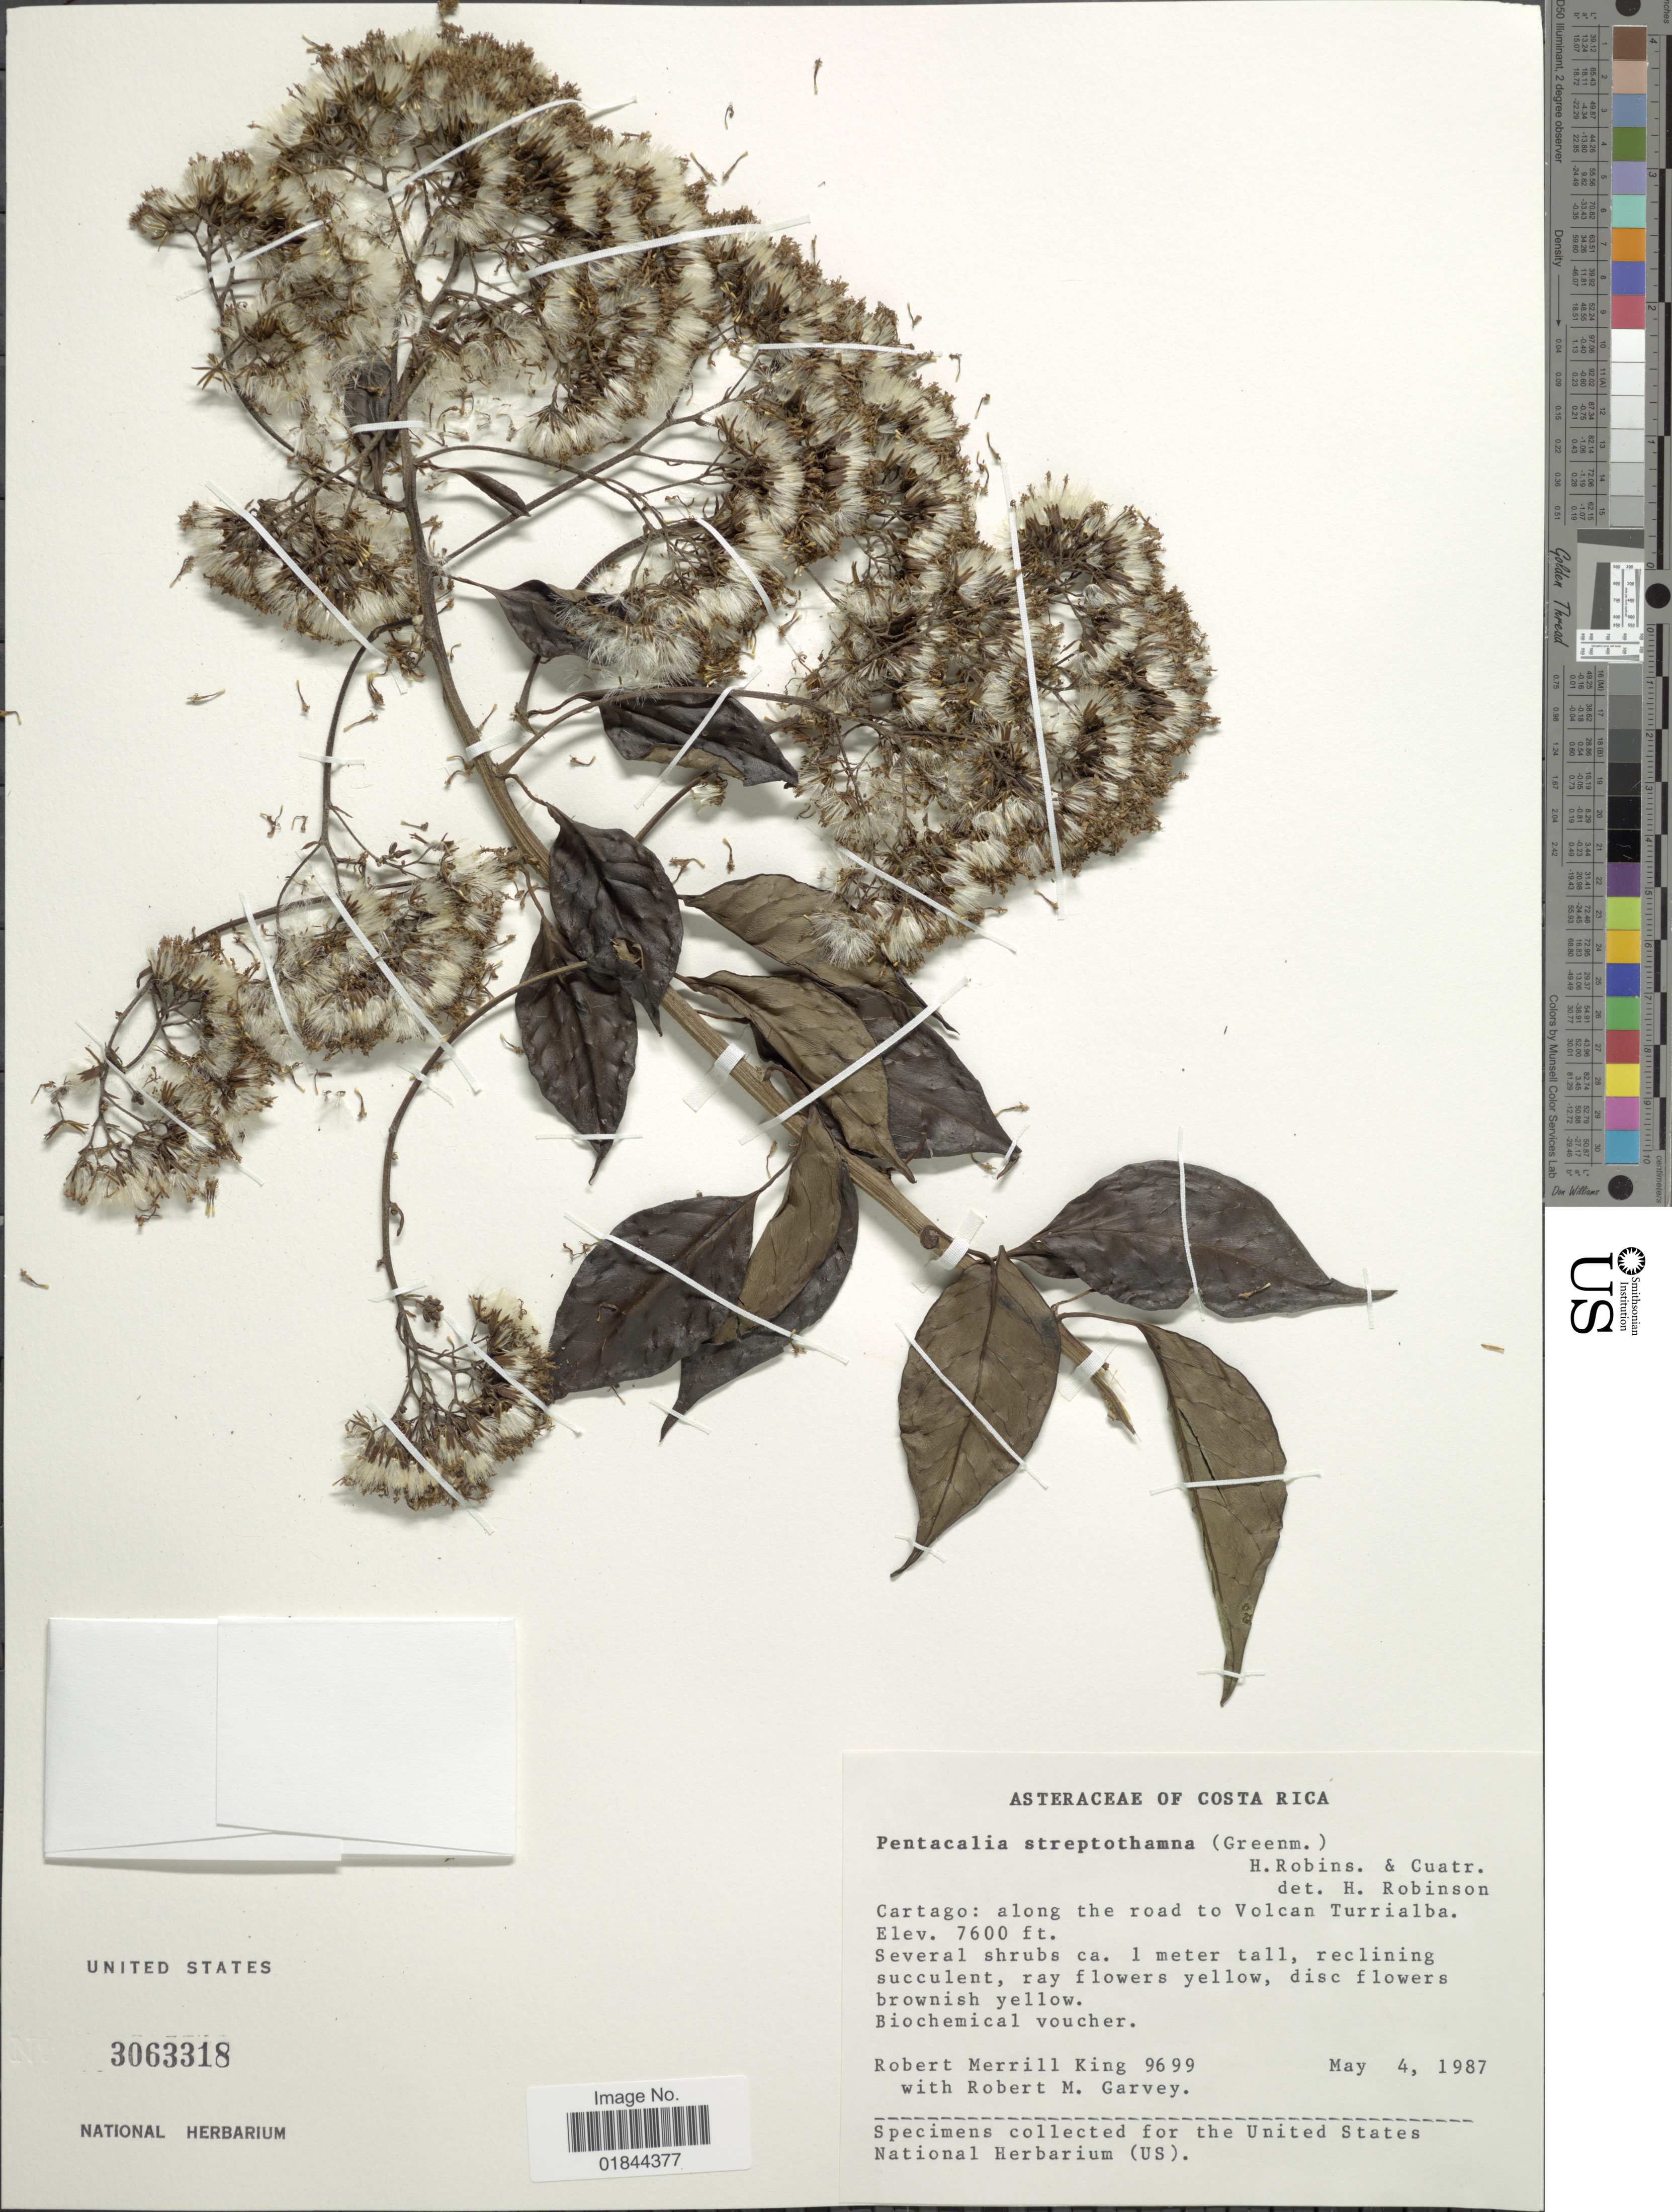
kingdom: Plantae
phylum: Tracheophyta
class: Magnoliopsida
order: Asterales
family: Asteraceae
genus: Pentacalia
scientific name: Pentacalia streptothamna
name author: (Greenm. ex Standl.) H. Rob. & Cuatrec.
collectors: R. M. King & R. Garvey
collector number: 9699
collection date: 1987-05-04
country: Costa Rica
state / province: Cartago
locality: Along the road Volcan Turrialba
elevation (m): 2316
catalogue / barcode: US 3063318